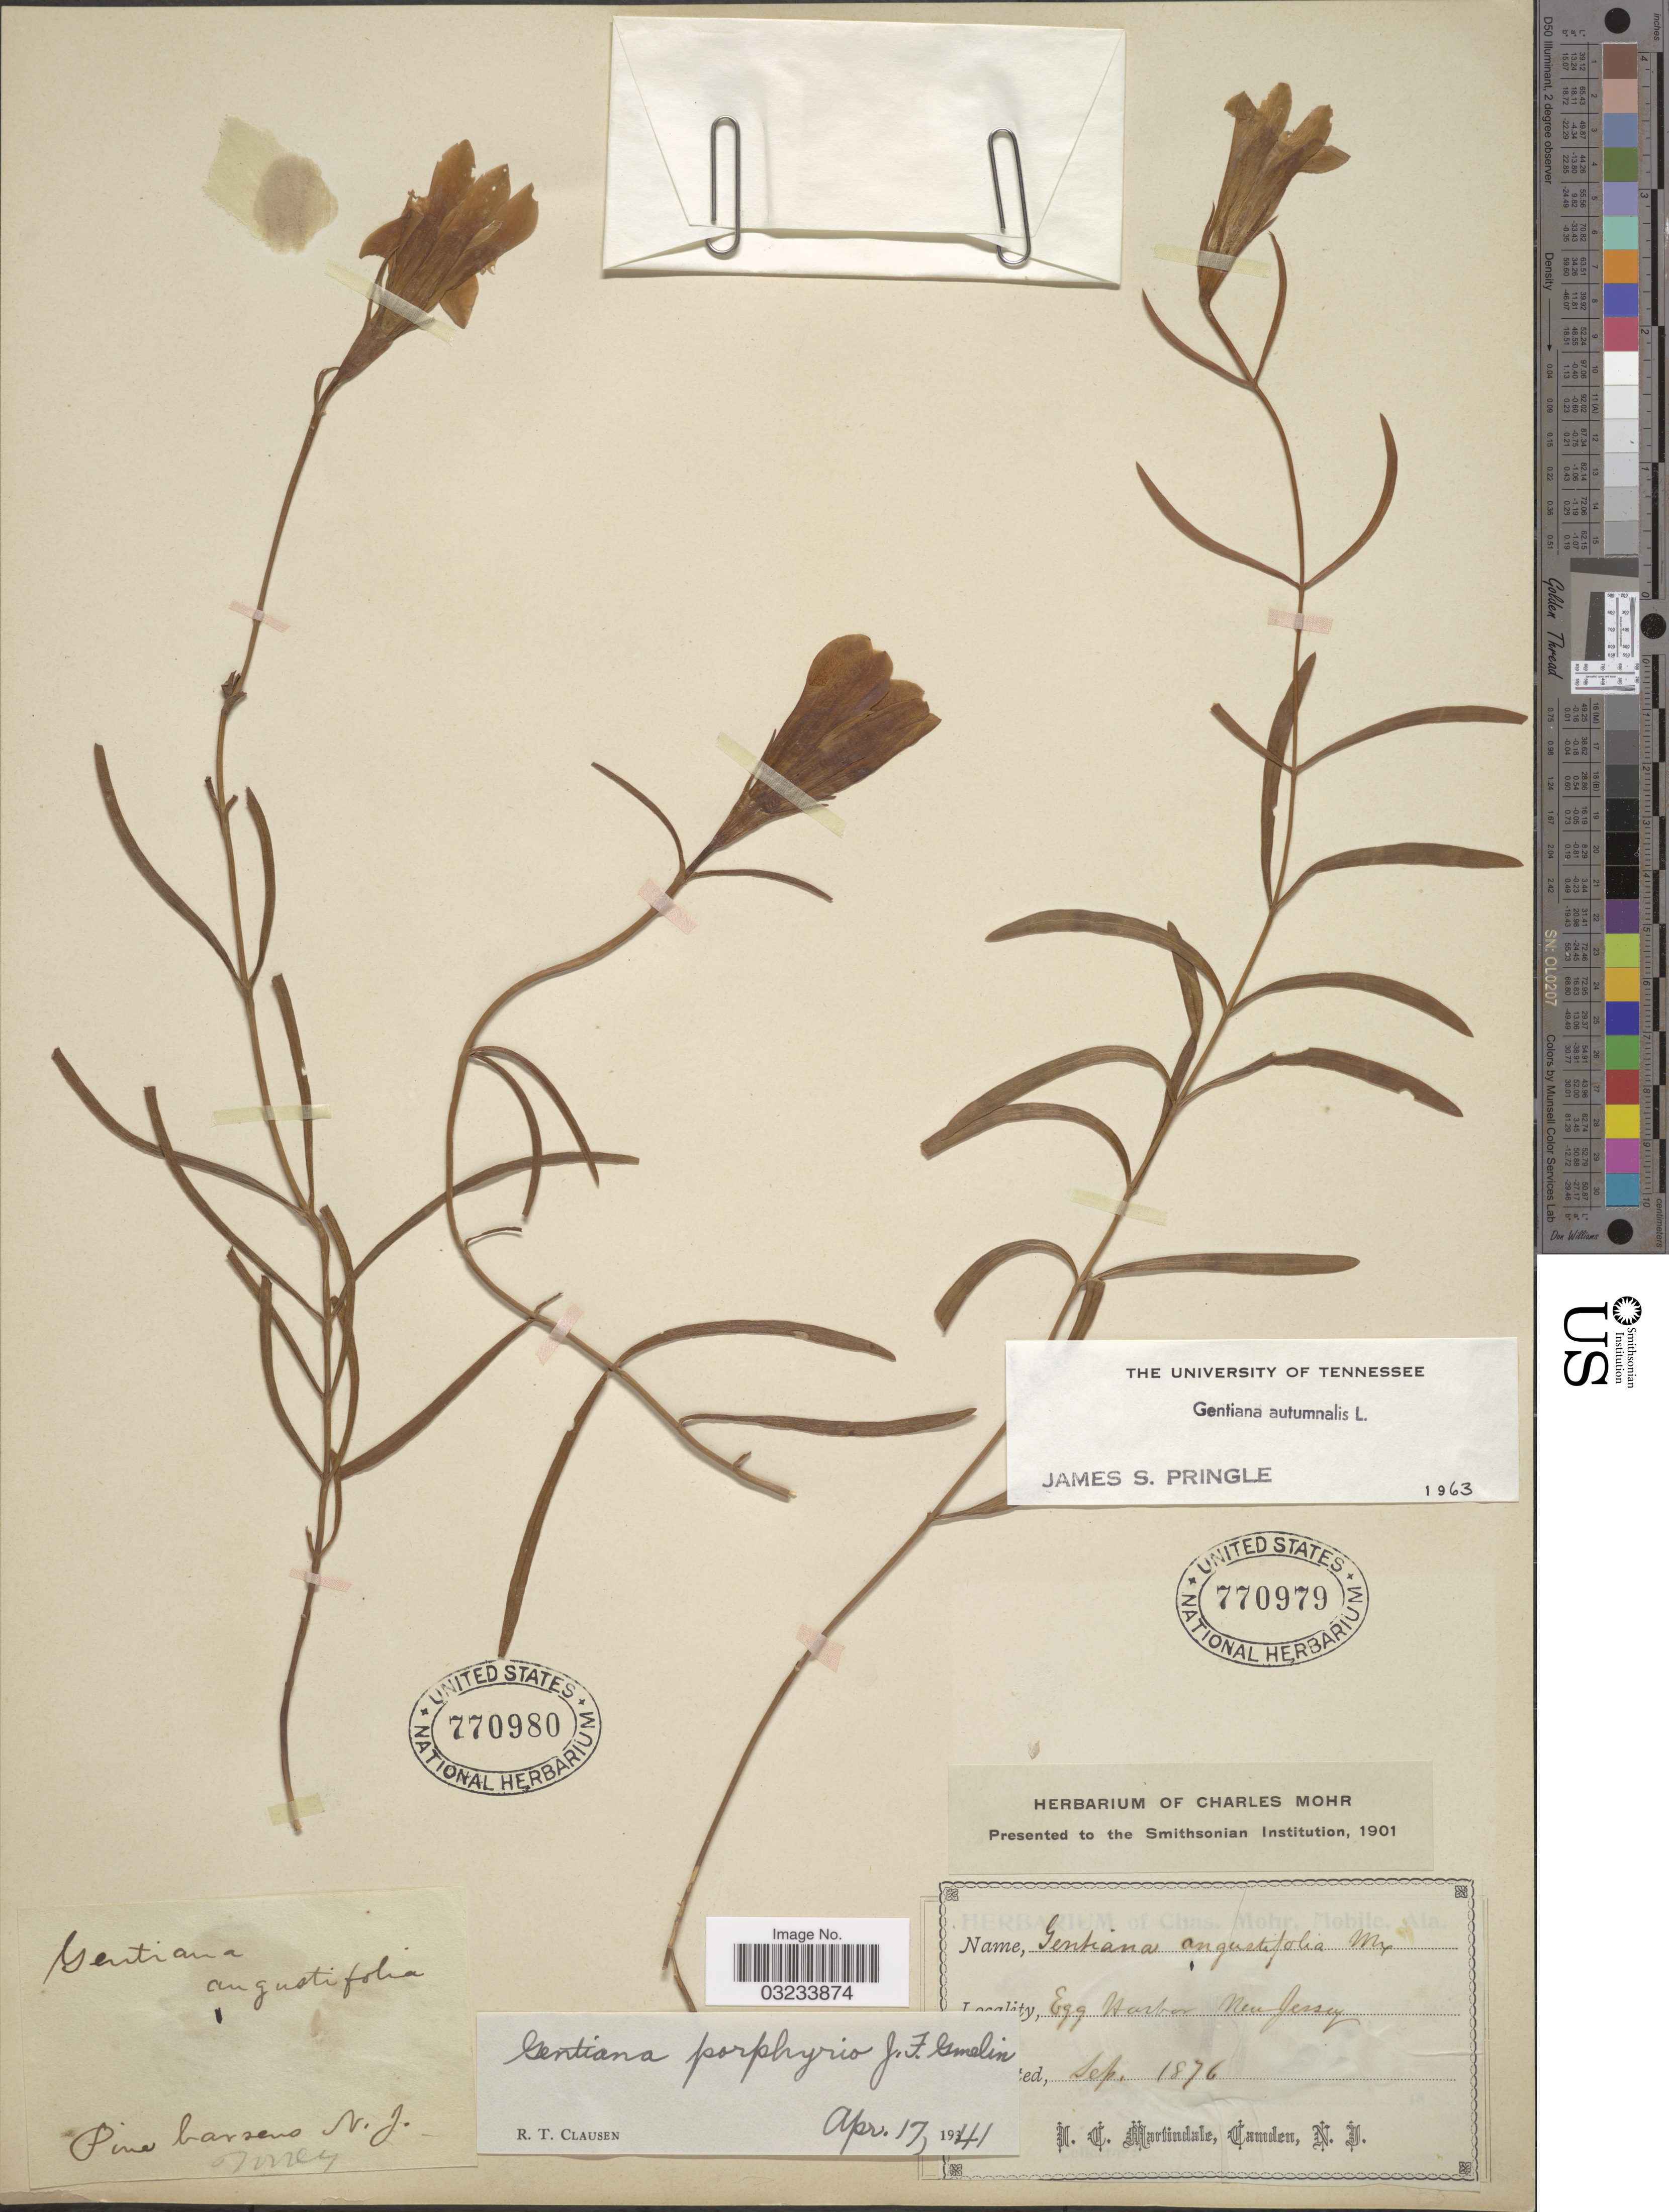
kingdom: Plantae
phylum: Tracheophyta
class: Magnoliopsida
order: Gentianales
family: Gentianaceae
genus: Gentiana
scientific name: Gentiana autumnalis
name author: L.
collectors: I. C. Martindale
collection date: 1876-09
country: United States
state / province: New Jersey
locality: Egg Harbor.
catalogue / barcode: US 770979-2